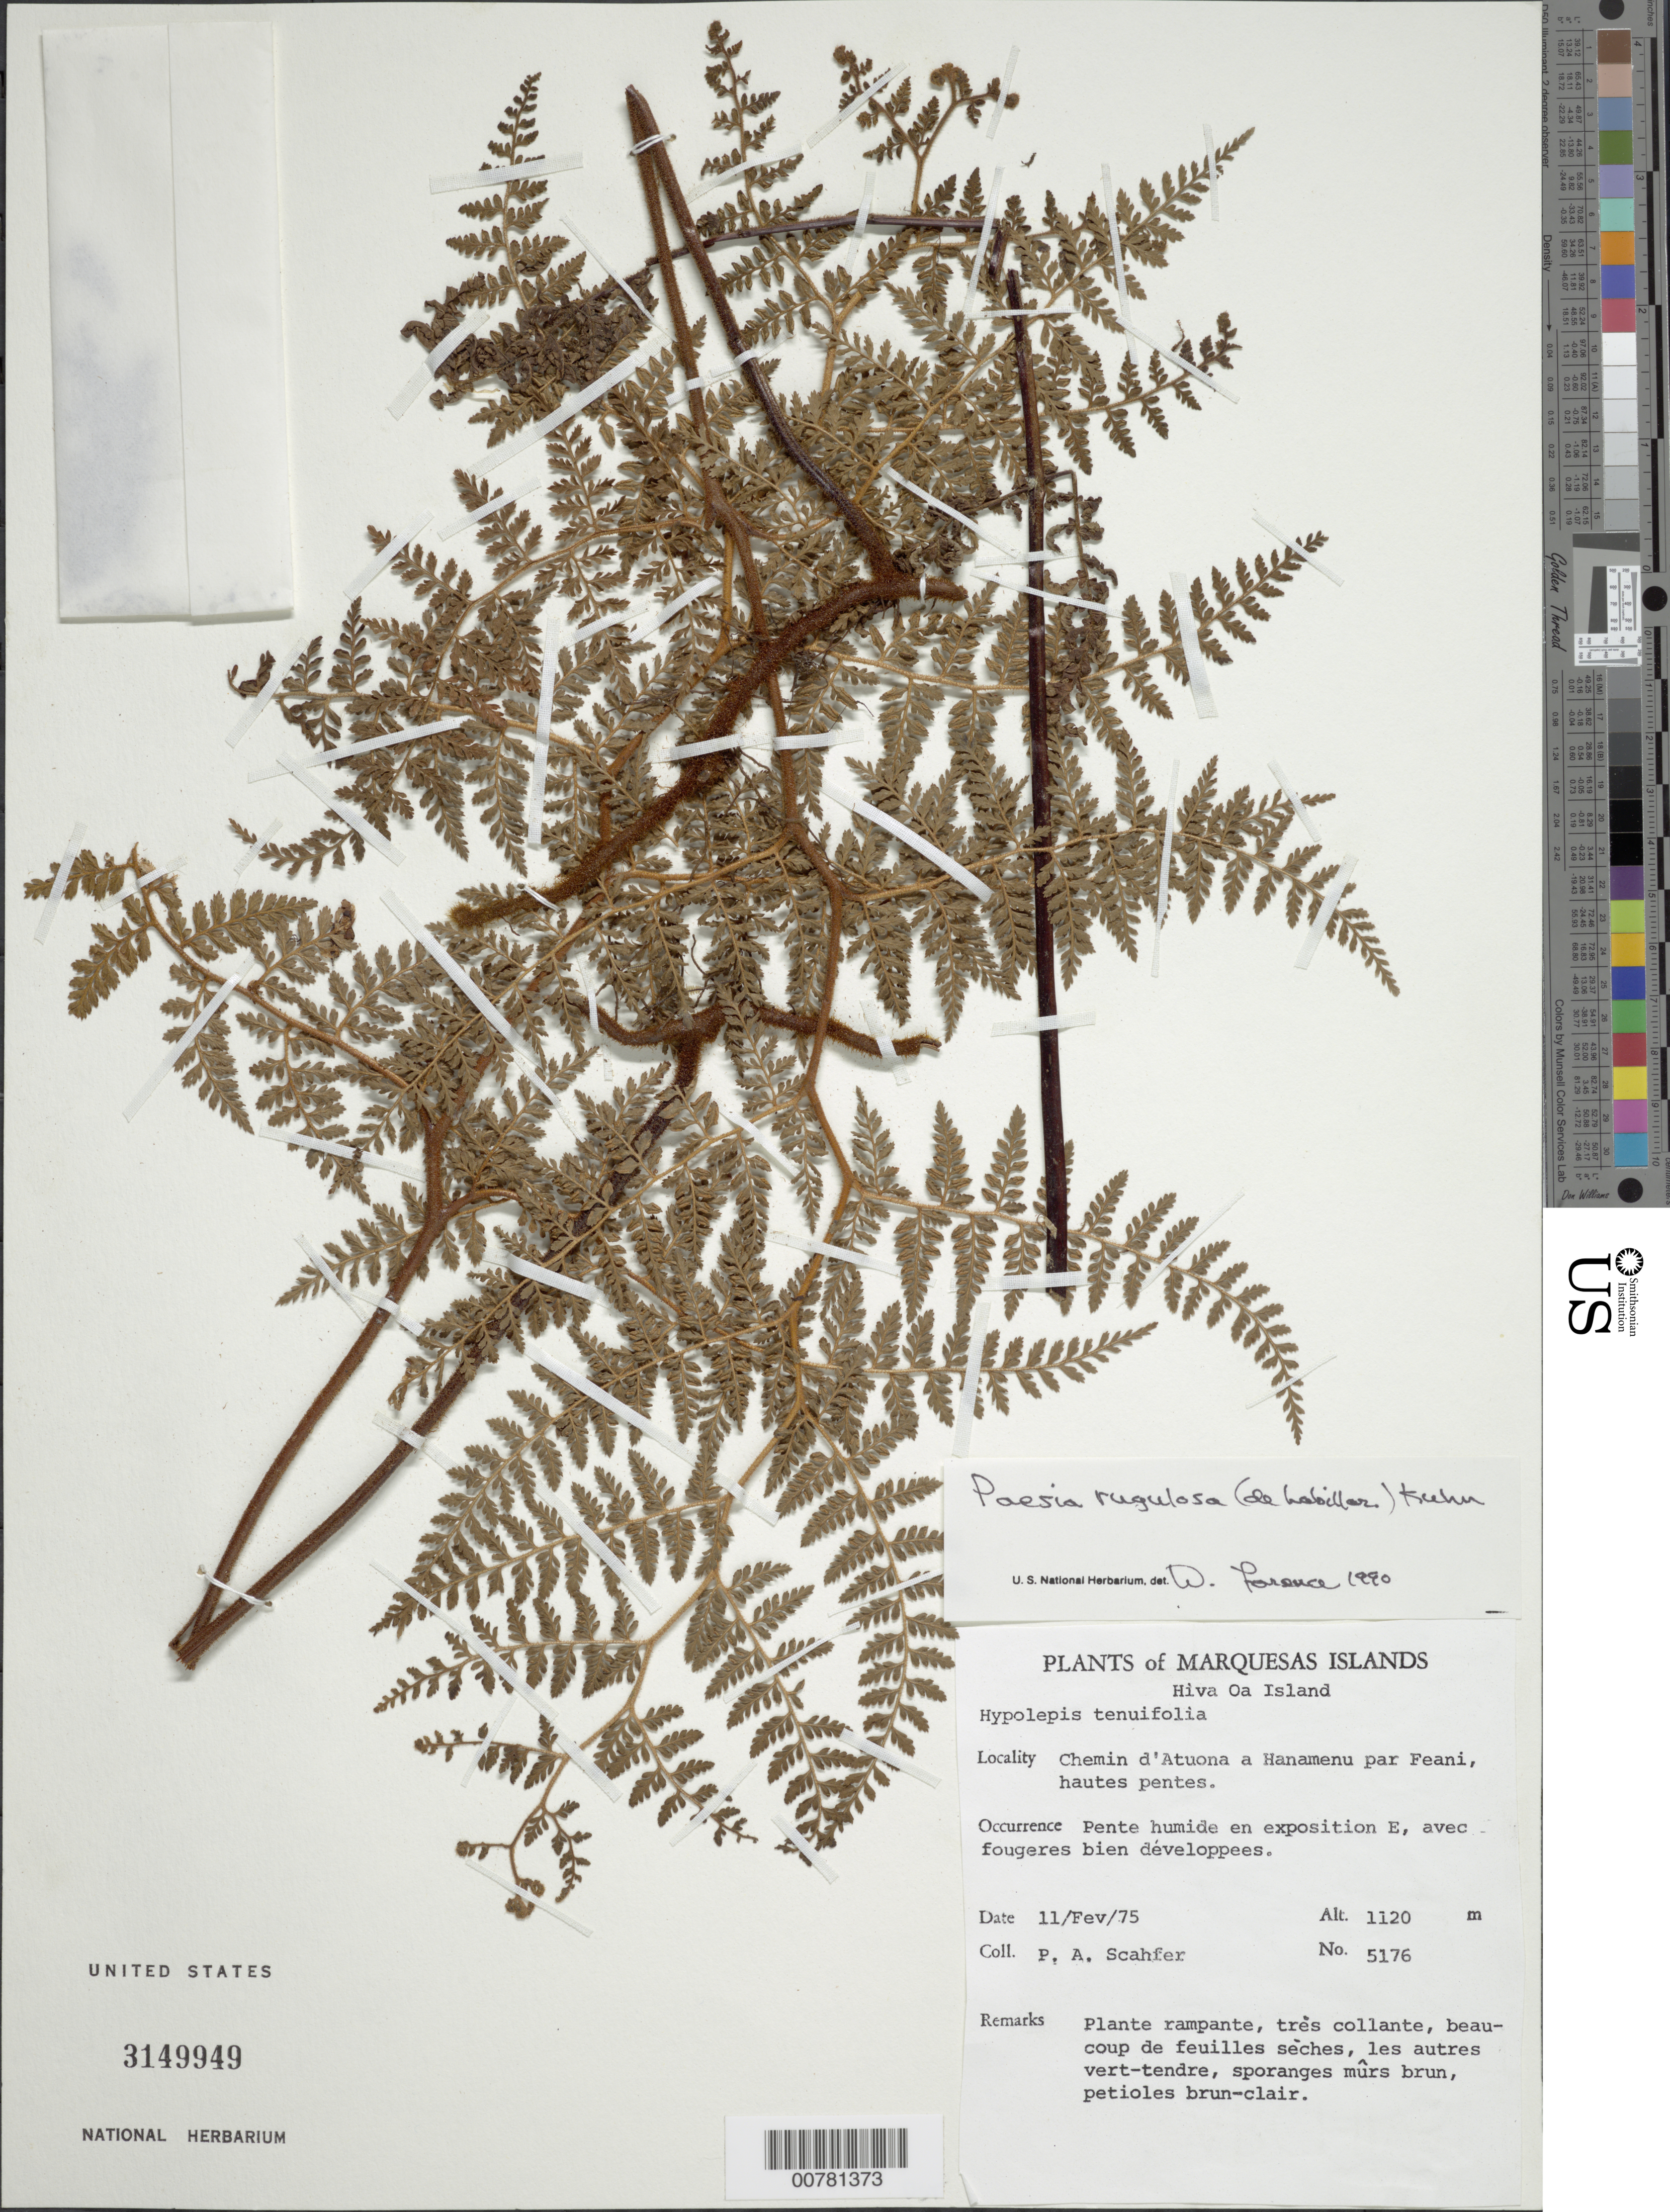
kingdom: Plantae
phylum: Tracheophyta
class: Polypodiopsida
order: Polypodiales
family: Dennstaedtiaceae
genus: Paesia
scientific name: Paesia rugulosa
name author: (Labill.) Kuhn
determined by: Lorence, David H., (PTBG), National Tropical Botanical Garden (UNITED STATES)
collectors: P. A. Schäfer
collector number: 5176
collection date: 1975-02-11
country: French Polynesia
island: Hiva Oa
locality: Chemin d'Atuona à Hanamenu par Feani, hautes pentes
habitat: Pente humide en exposition E, avec fougères bien développees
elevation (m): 1120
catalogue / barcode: US 3149949